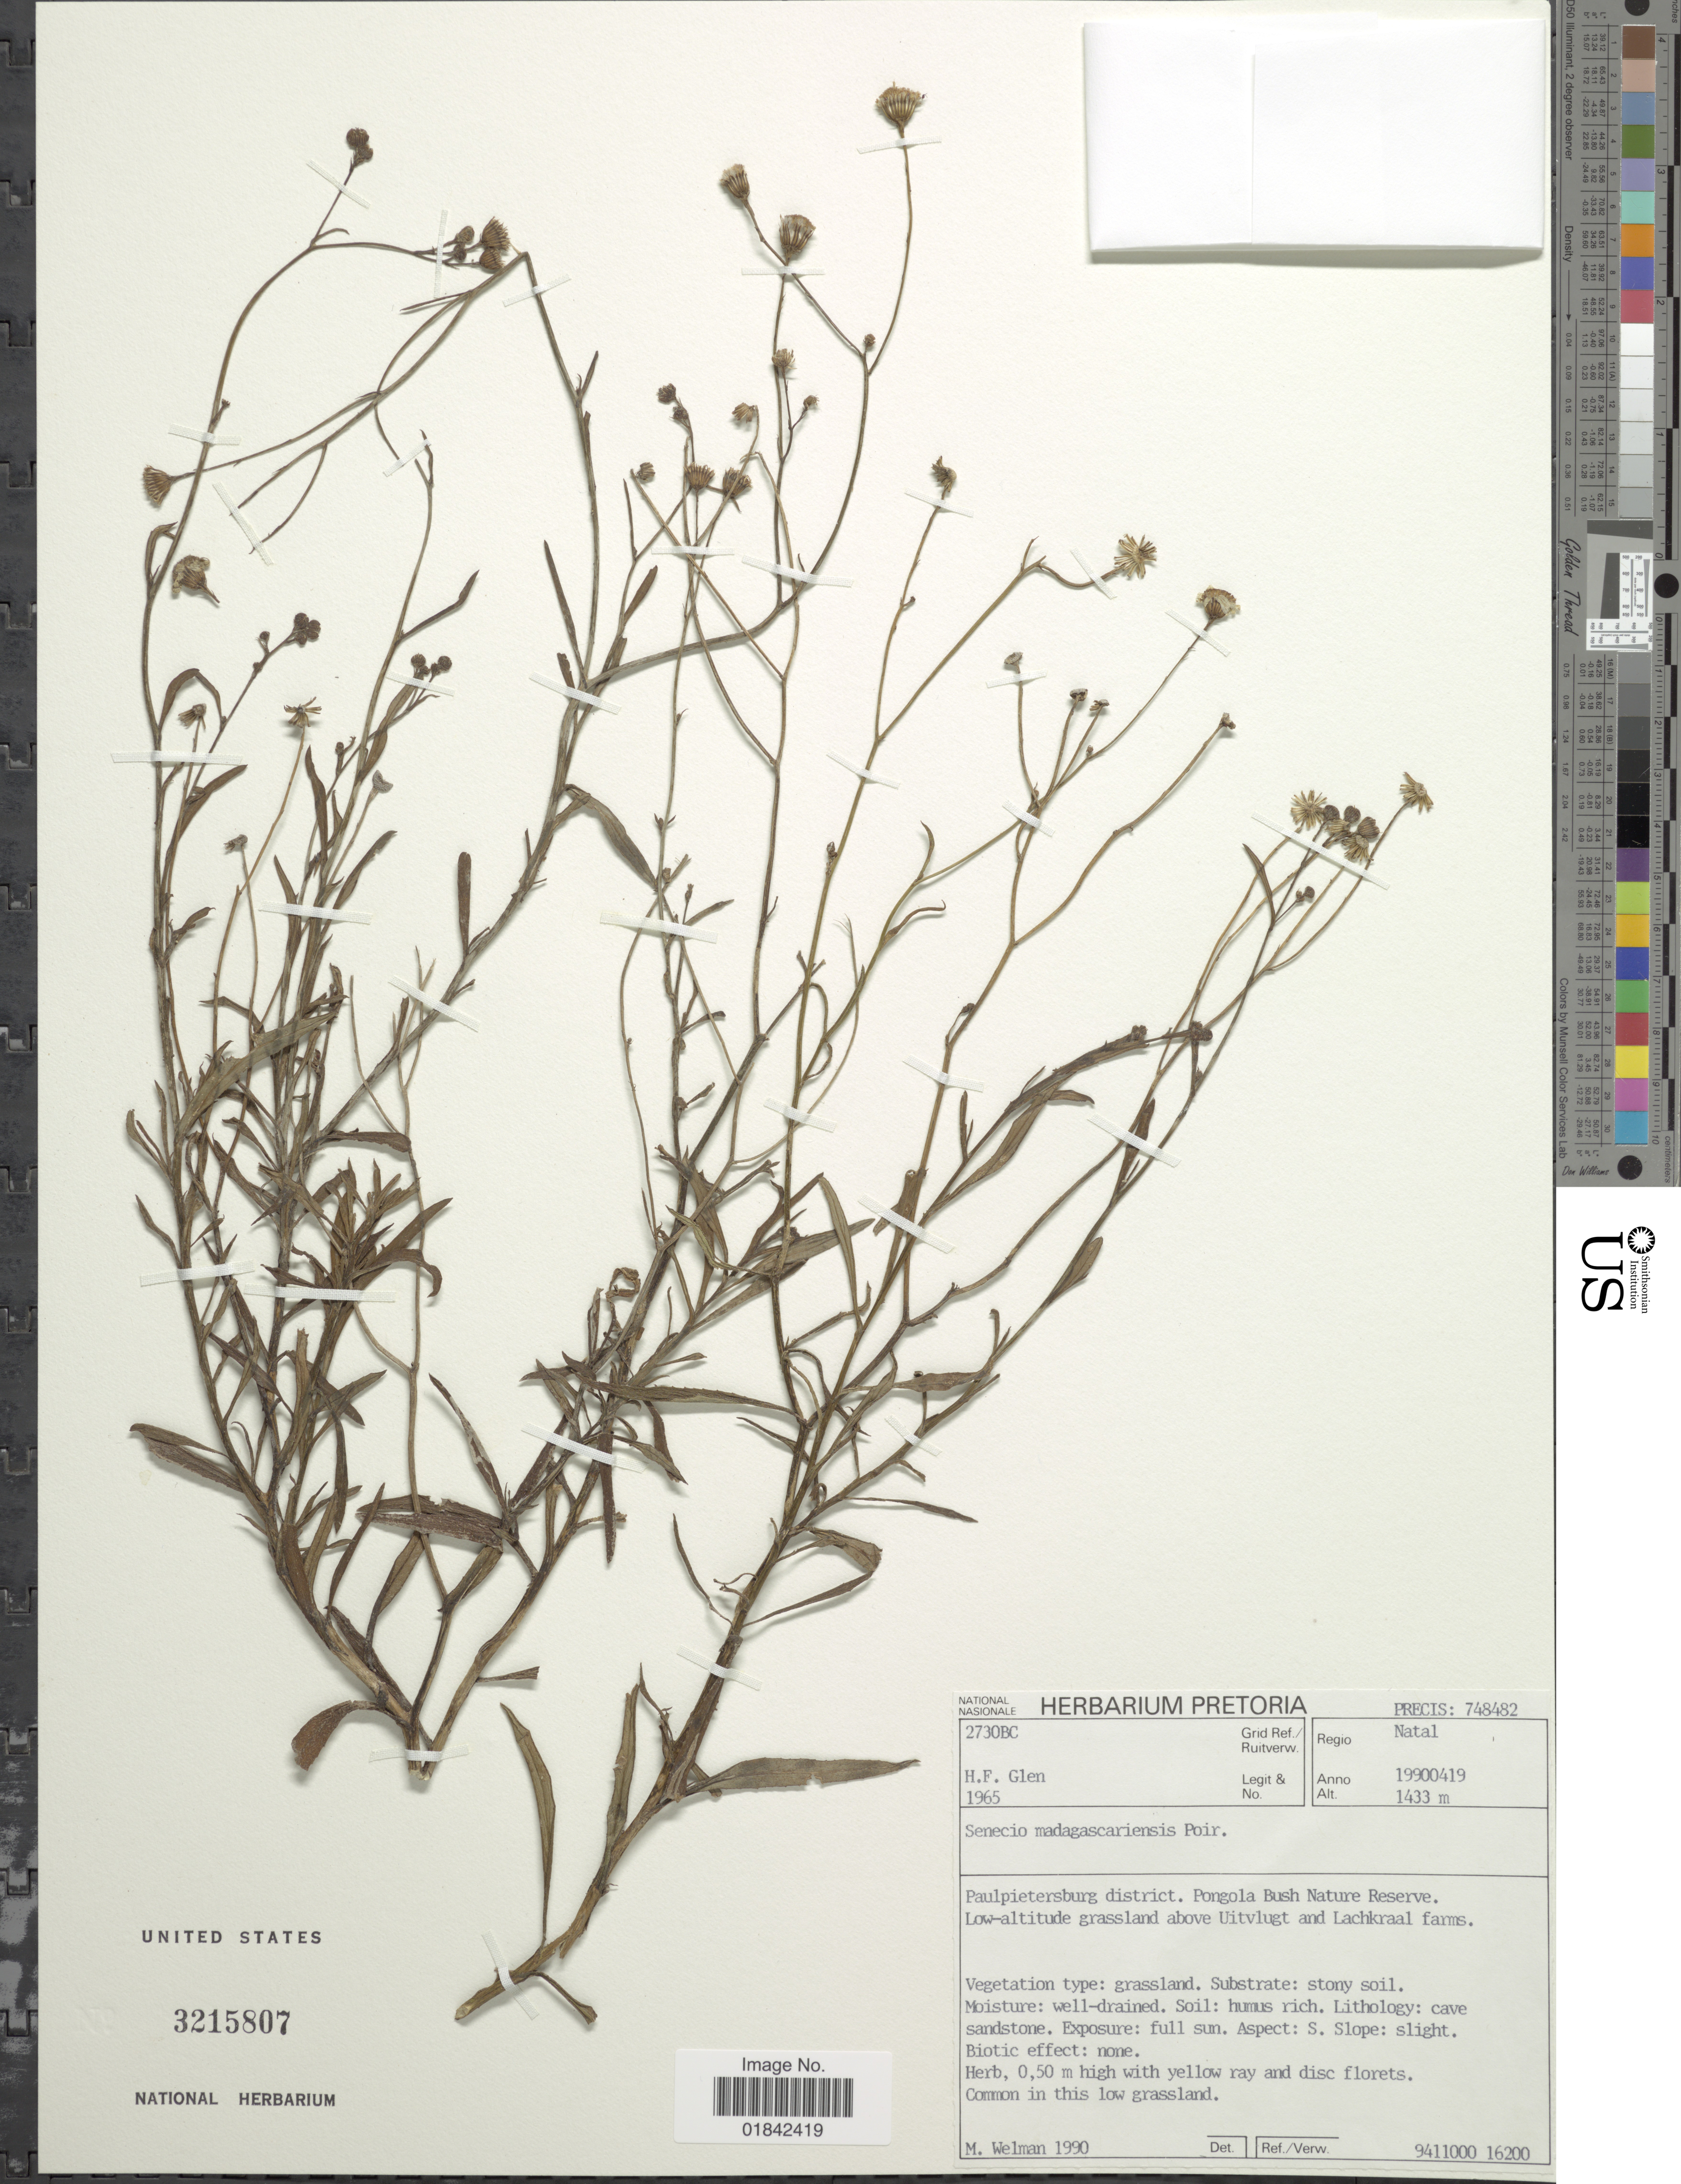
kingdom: Plantae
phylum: Tracheophyta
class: Magnoliopsida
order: Asterales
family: Asteraceae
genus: Senecio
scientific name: Senecio madagascariensis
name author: Poir.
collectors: H. F. Glen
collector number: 1965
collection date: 1990-04-19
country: South Africa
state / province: KwaZulu-Natal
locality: Paulpietersburg district, Pongola Bush Nature Reserve, above Uitvlugt and Lachkraal farns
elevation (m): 1433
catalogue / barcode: US 3215807